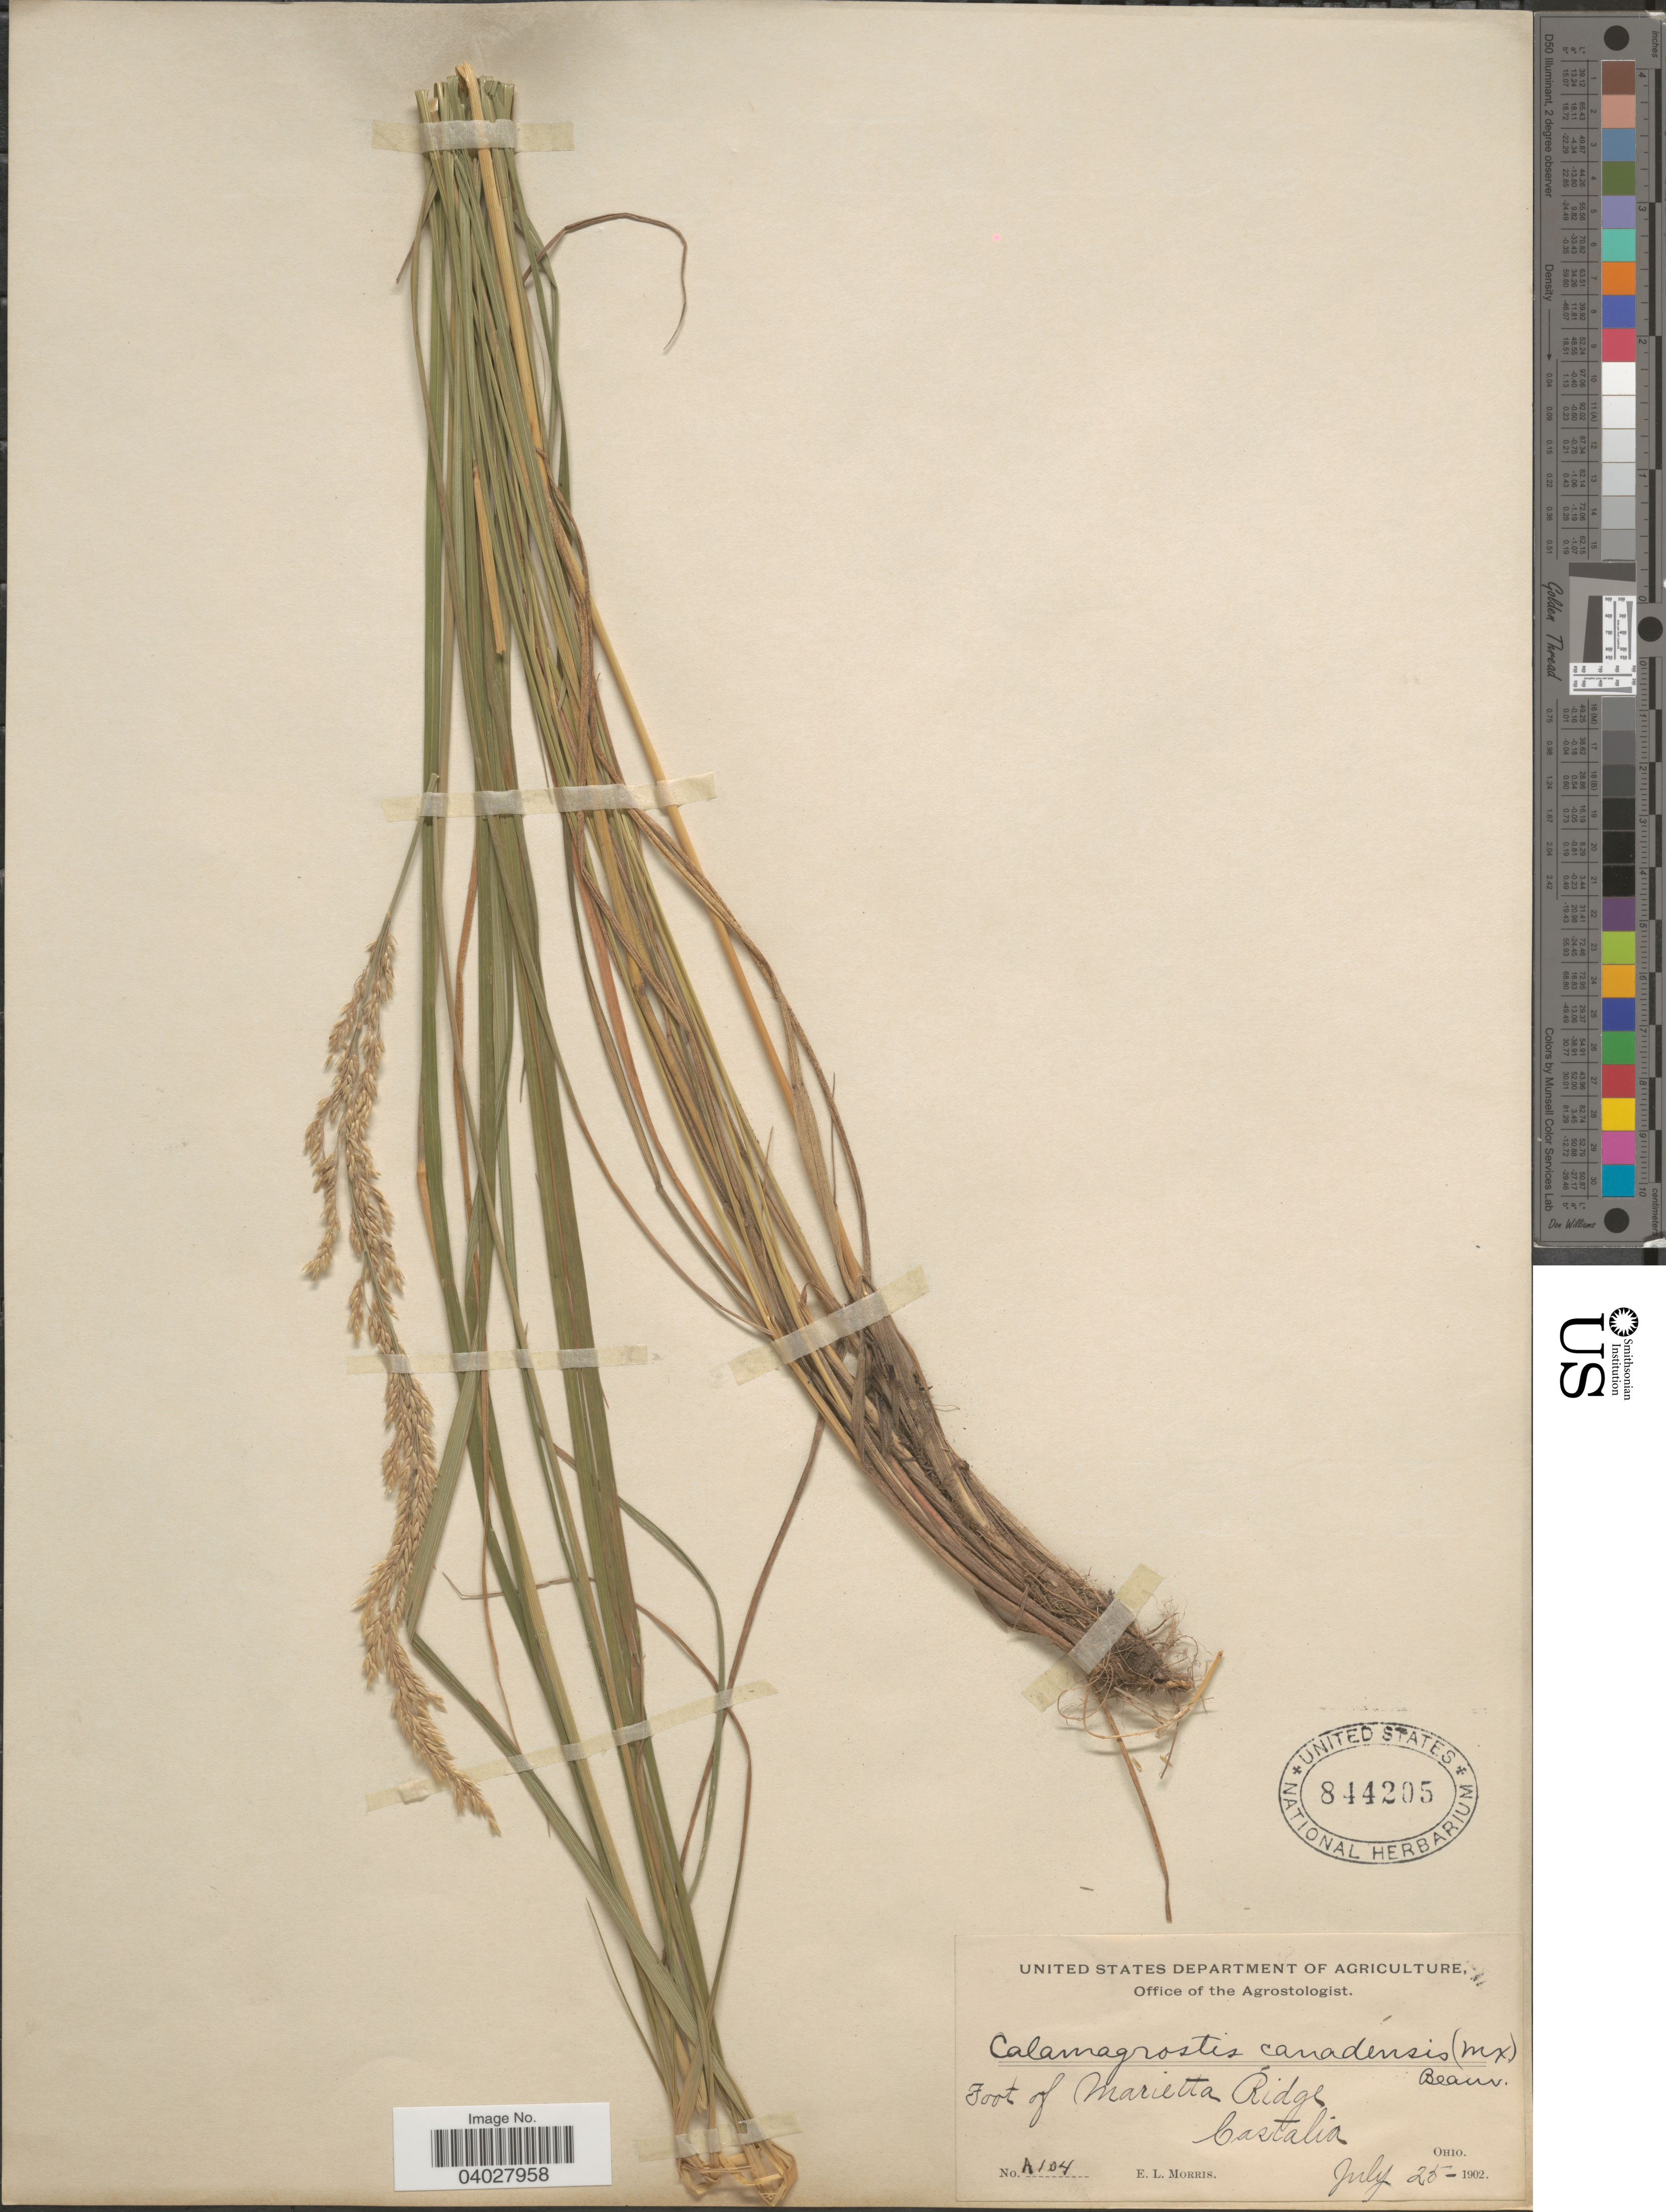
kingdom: Plantae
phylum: Tracheophyta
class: Liliopsida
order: Poales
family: Poaceae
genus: Calamagrostis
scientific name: Calamagrostis canadensis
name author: (Michx.) P. Beauv.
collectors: E. Morris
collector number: A104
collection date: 1902-07-25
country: United States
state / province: Ohio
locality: Foot of Marietta Ridge, Castalia.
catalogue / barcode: US 844205